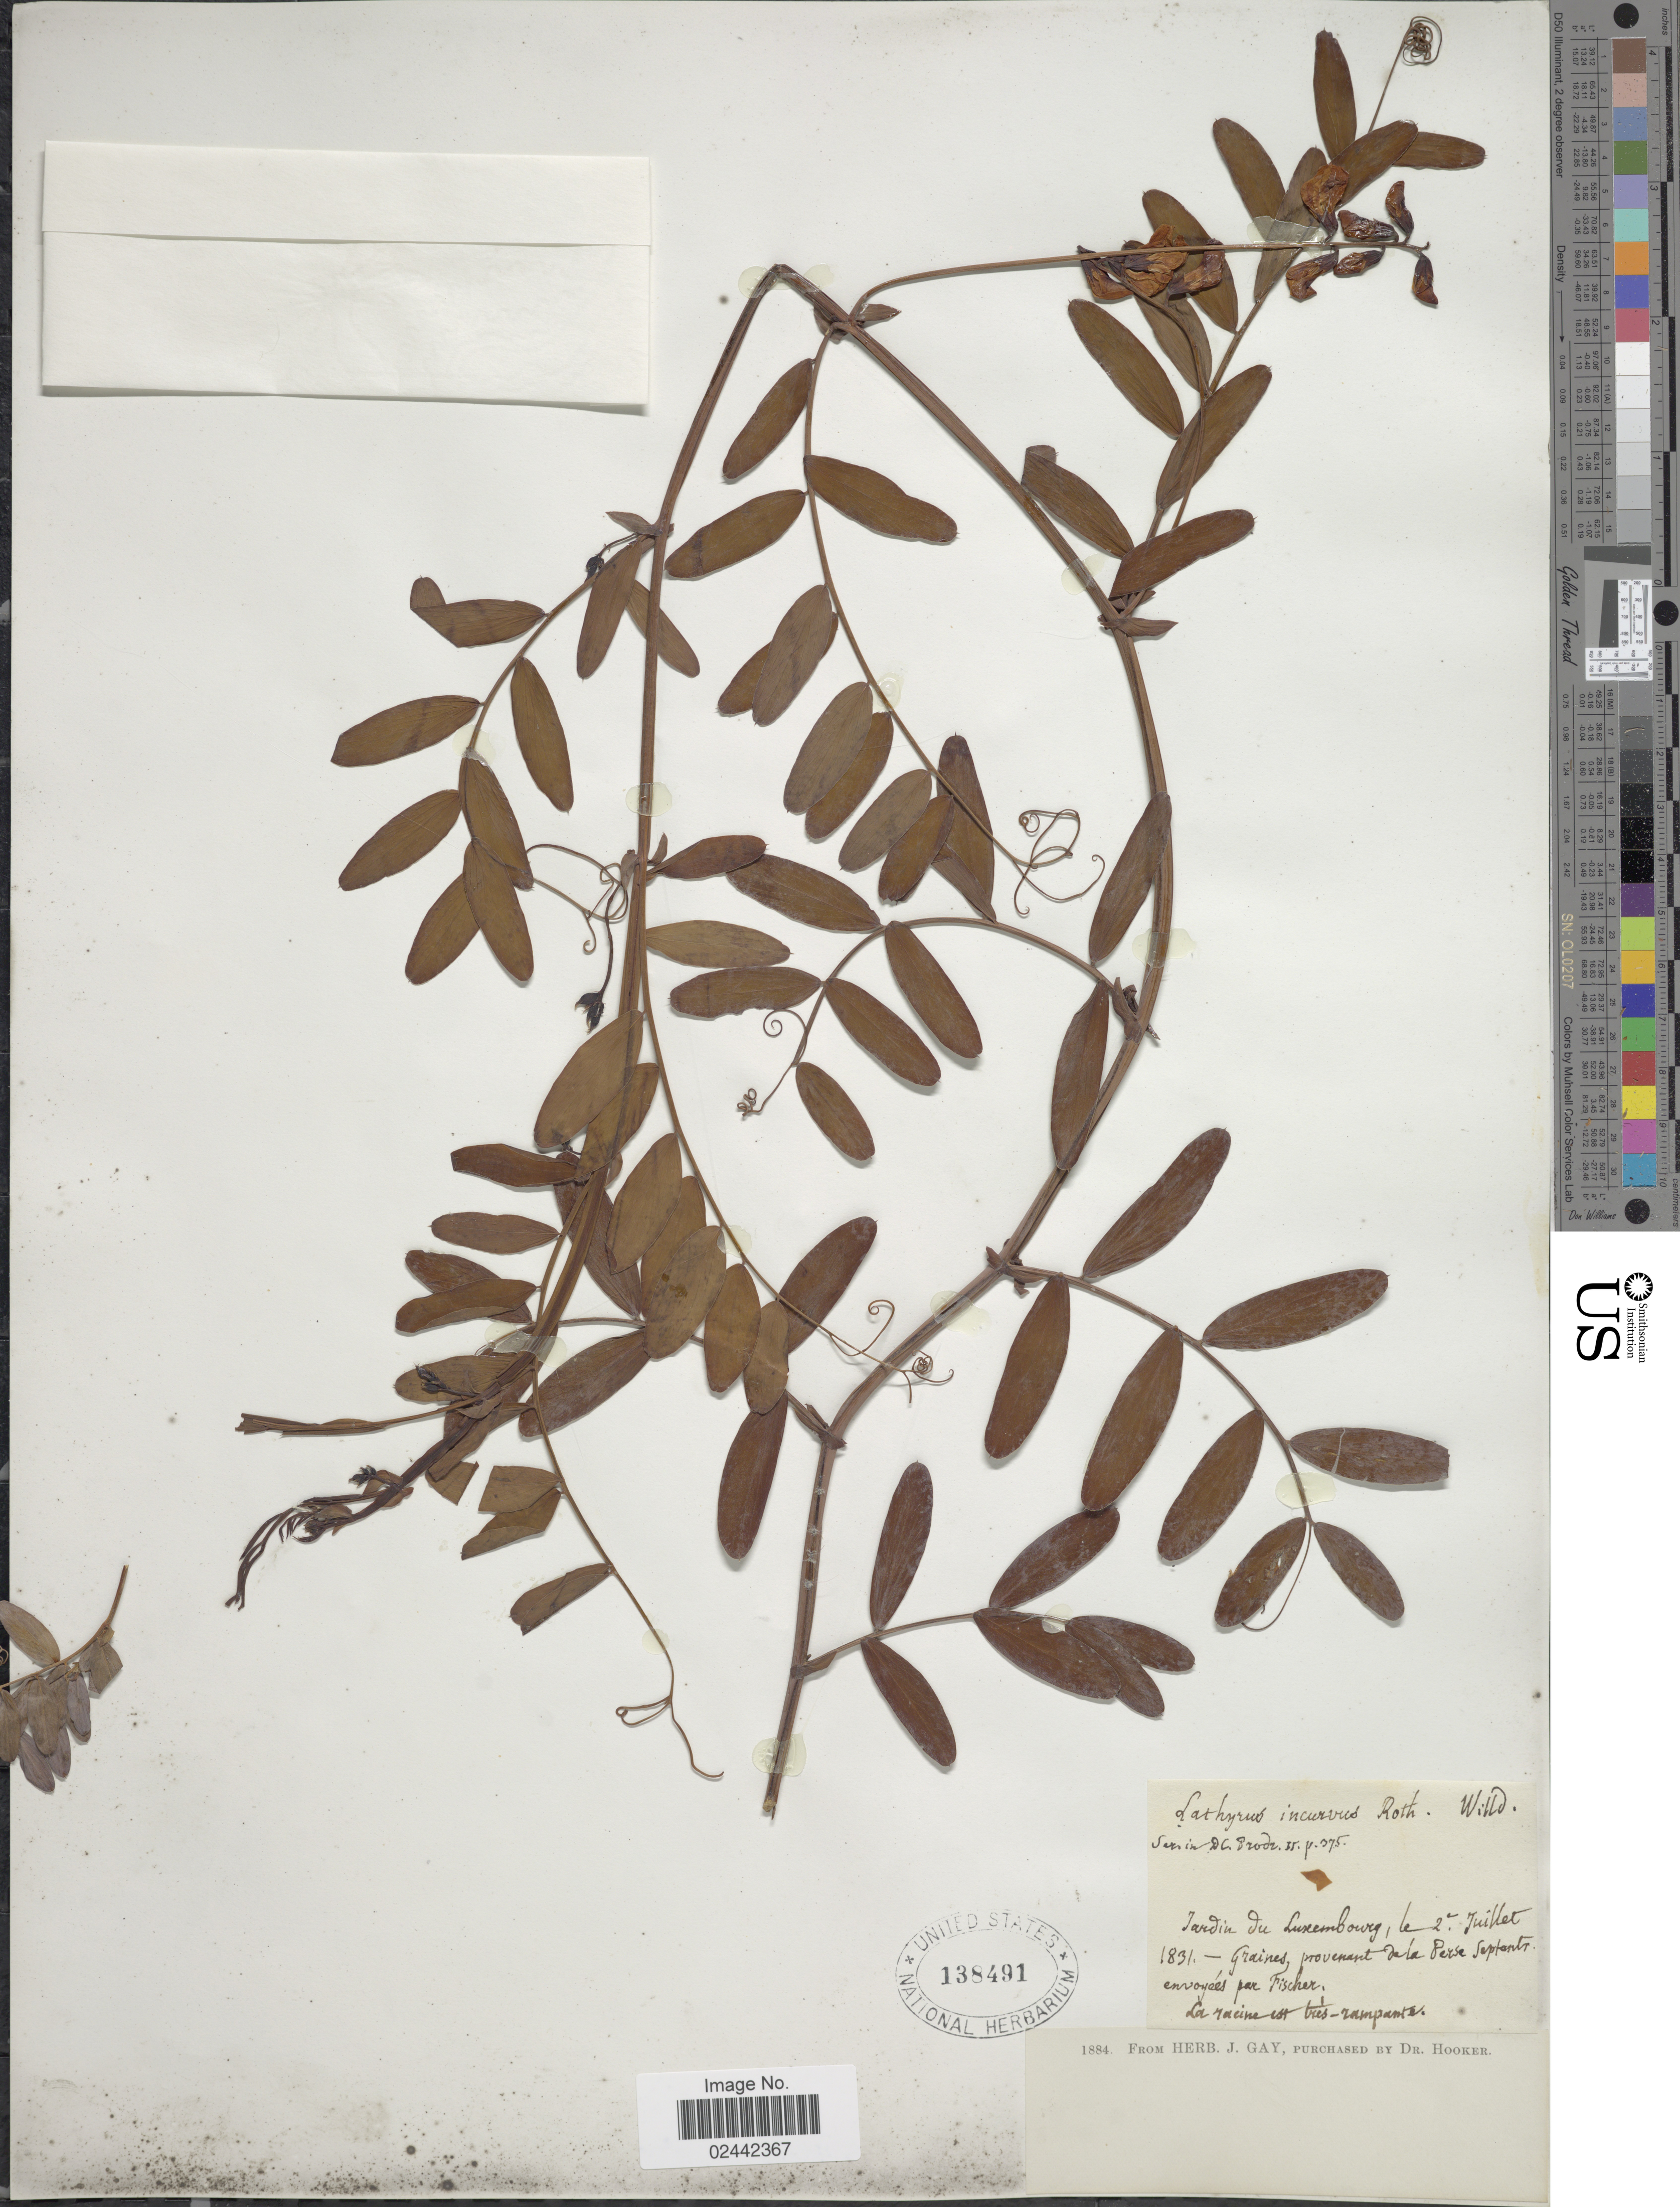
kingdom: Plantae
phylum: Tracheophyta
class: Magnoliopsida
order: Fabales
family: Fabaceae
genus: Lathyrus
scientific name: Lathyrus incurvus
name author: (Roth) Willd.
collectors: ex herb. J. Gay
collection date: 1831-07-02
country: Luxembourg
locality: Jardin du Luxembourg. Graines, provenant de la Perse Sept [illegible text] envoyees per Fischer.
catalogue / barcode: US 138491